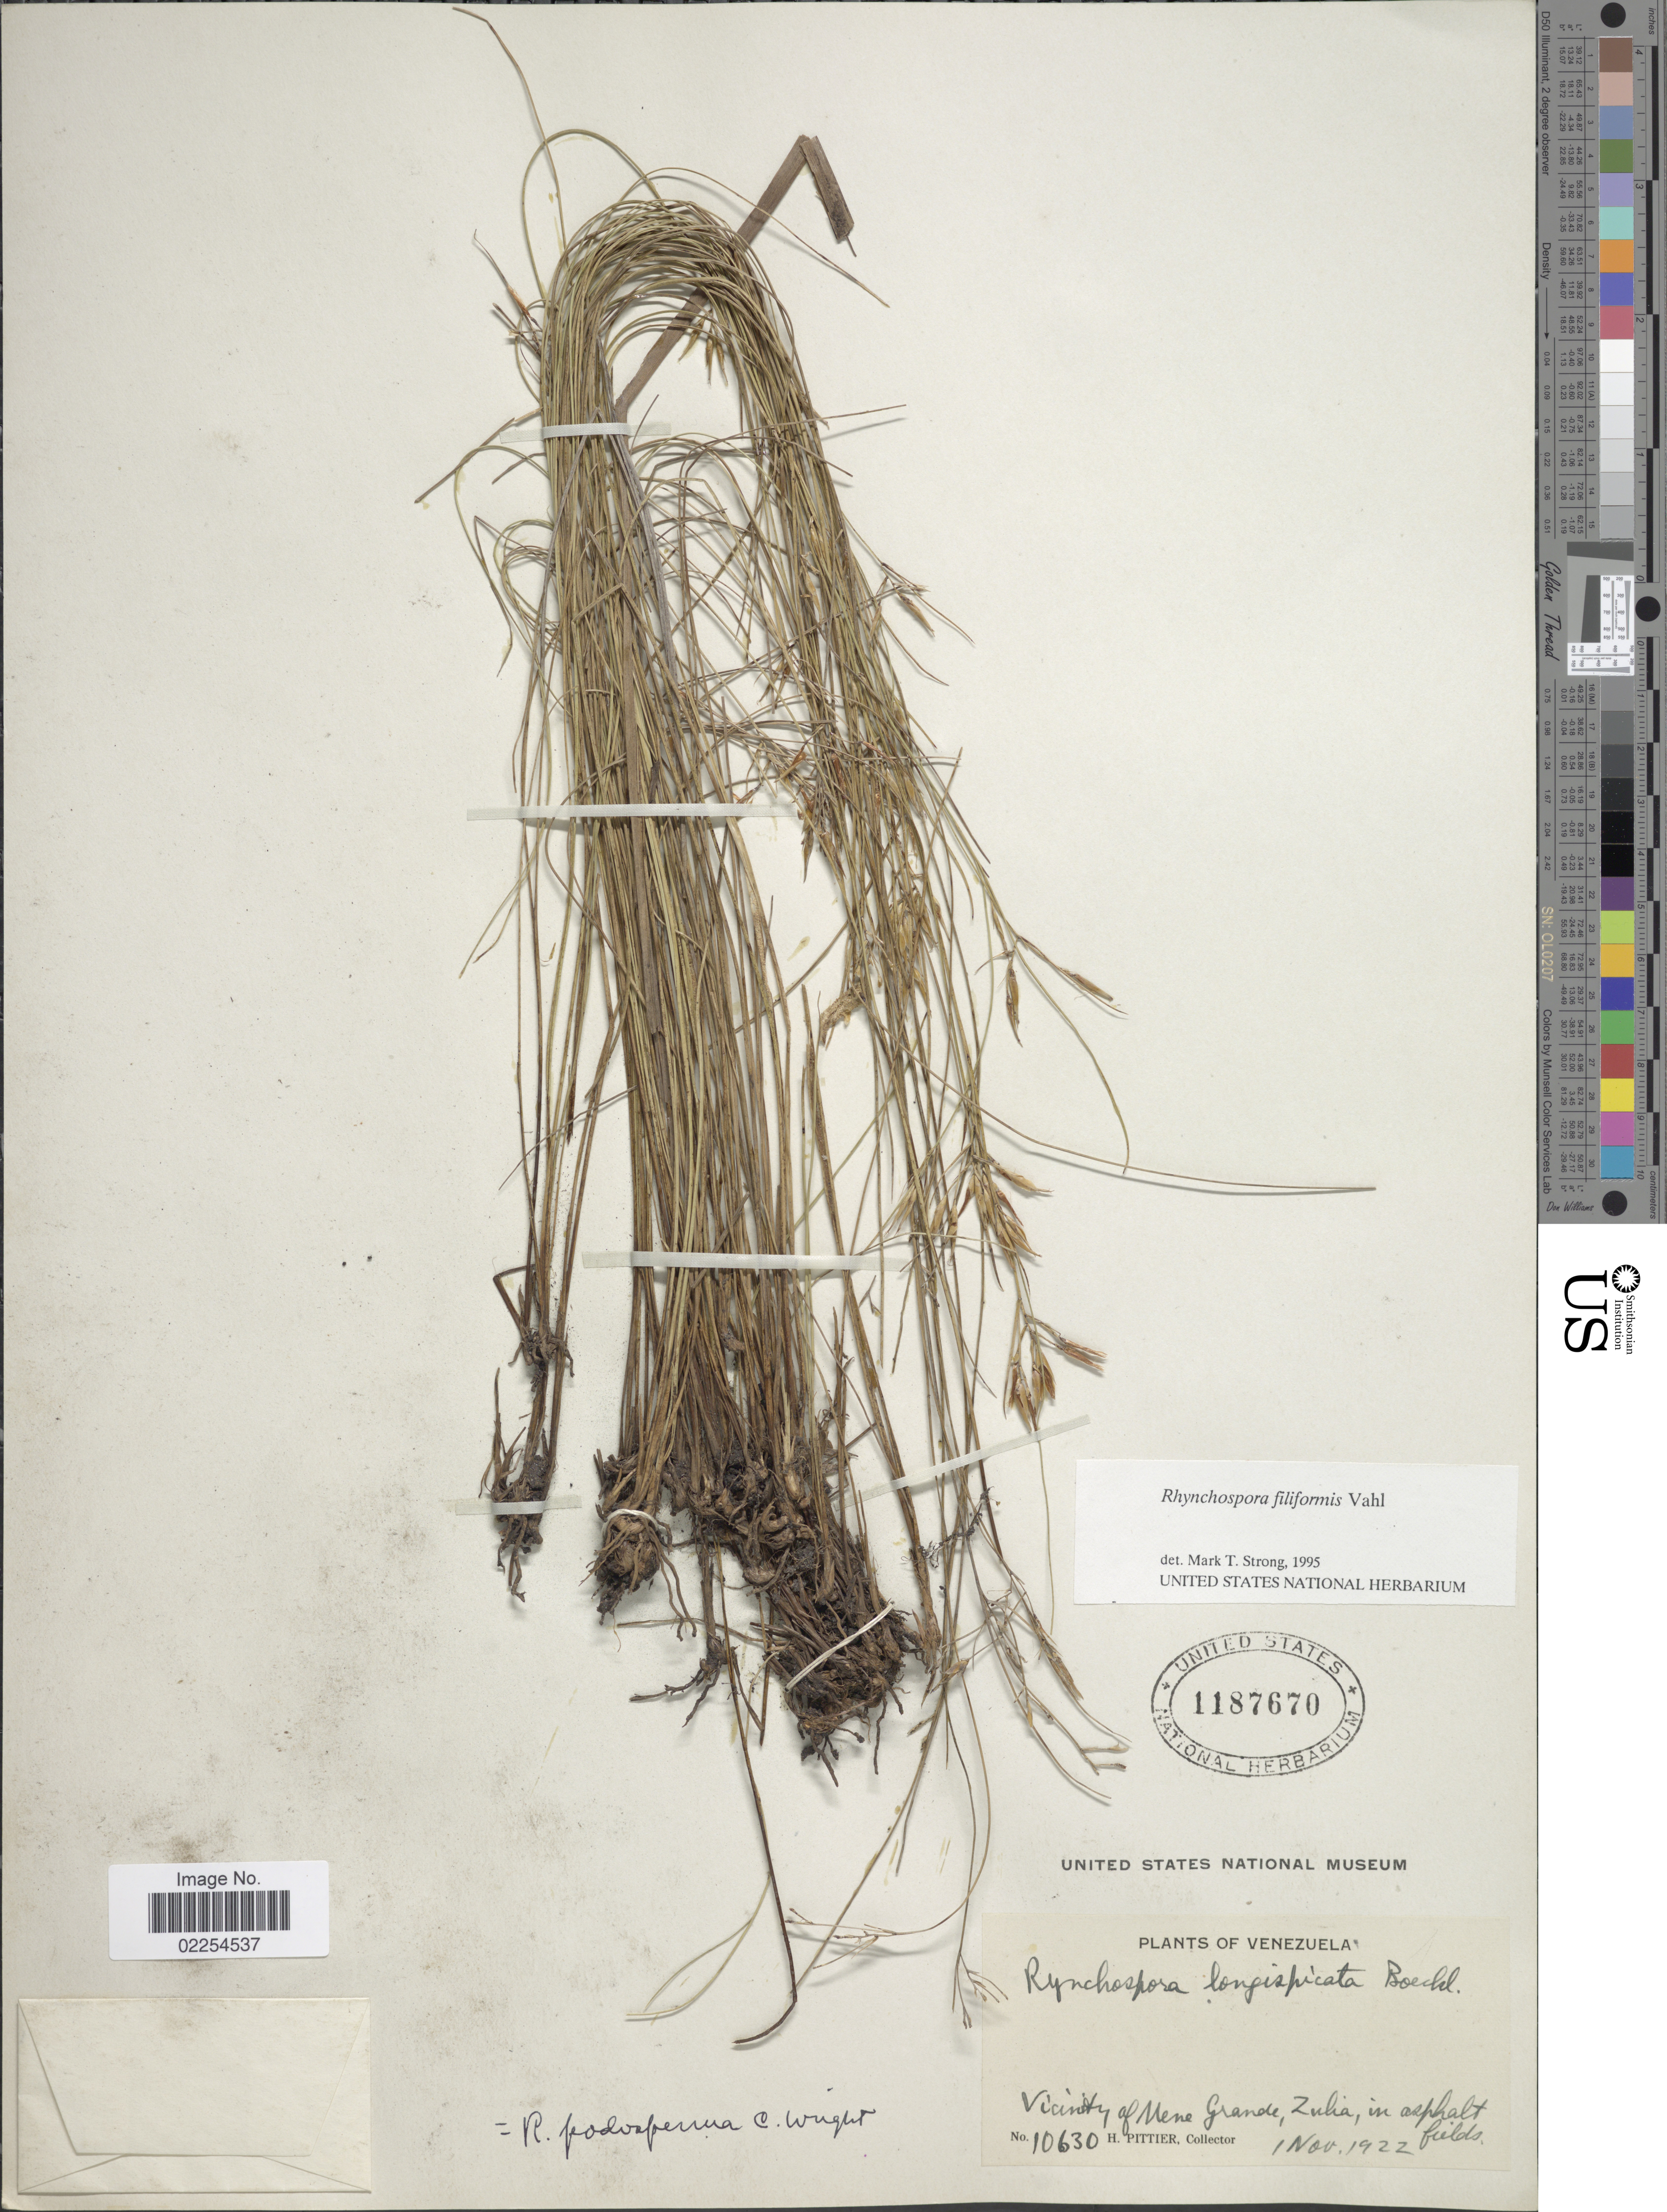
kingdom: Plantae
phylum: Tracheophyta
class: Liliopsida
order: Poales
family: Cyperaceae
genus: Rhynchospora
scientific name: Rhynchospora filiformis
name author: Vahl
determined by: Strong, Mark T., (BOT), Smithsonian Institution - National Museum of Natural History (UNITED STATES)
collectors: H. F. Pittier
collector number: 10630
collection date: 1922-11-01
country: Venezuela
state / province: Zulia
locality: Vicinity of Mene Grande, in alphalt fields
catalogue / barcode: US 1187670